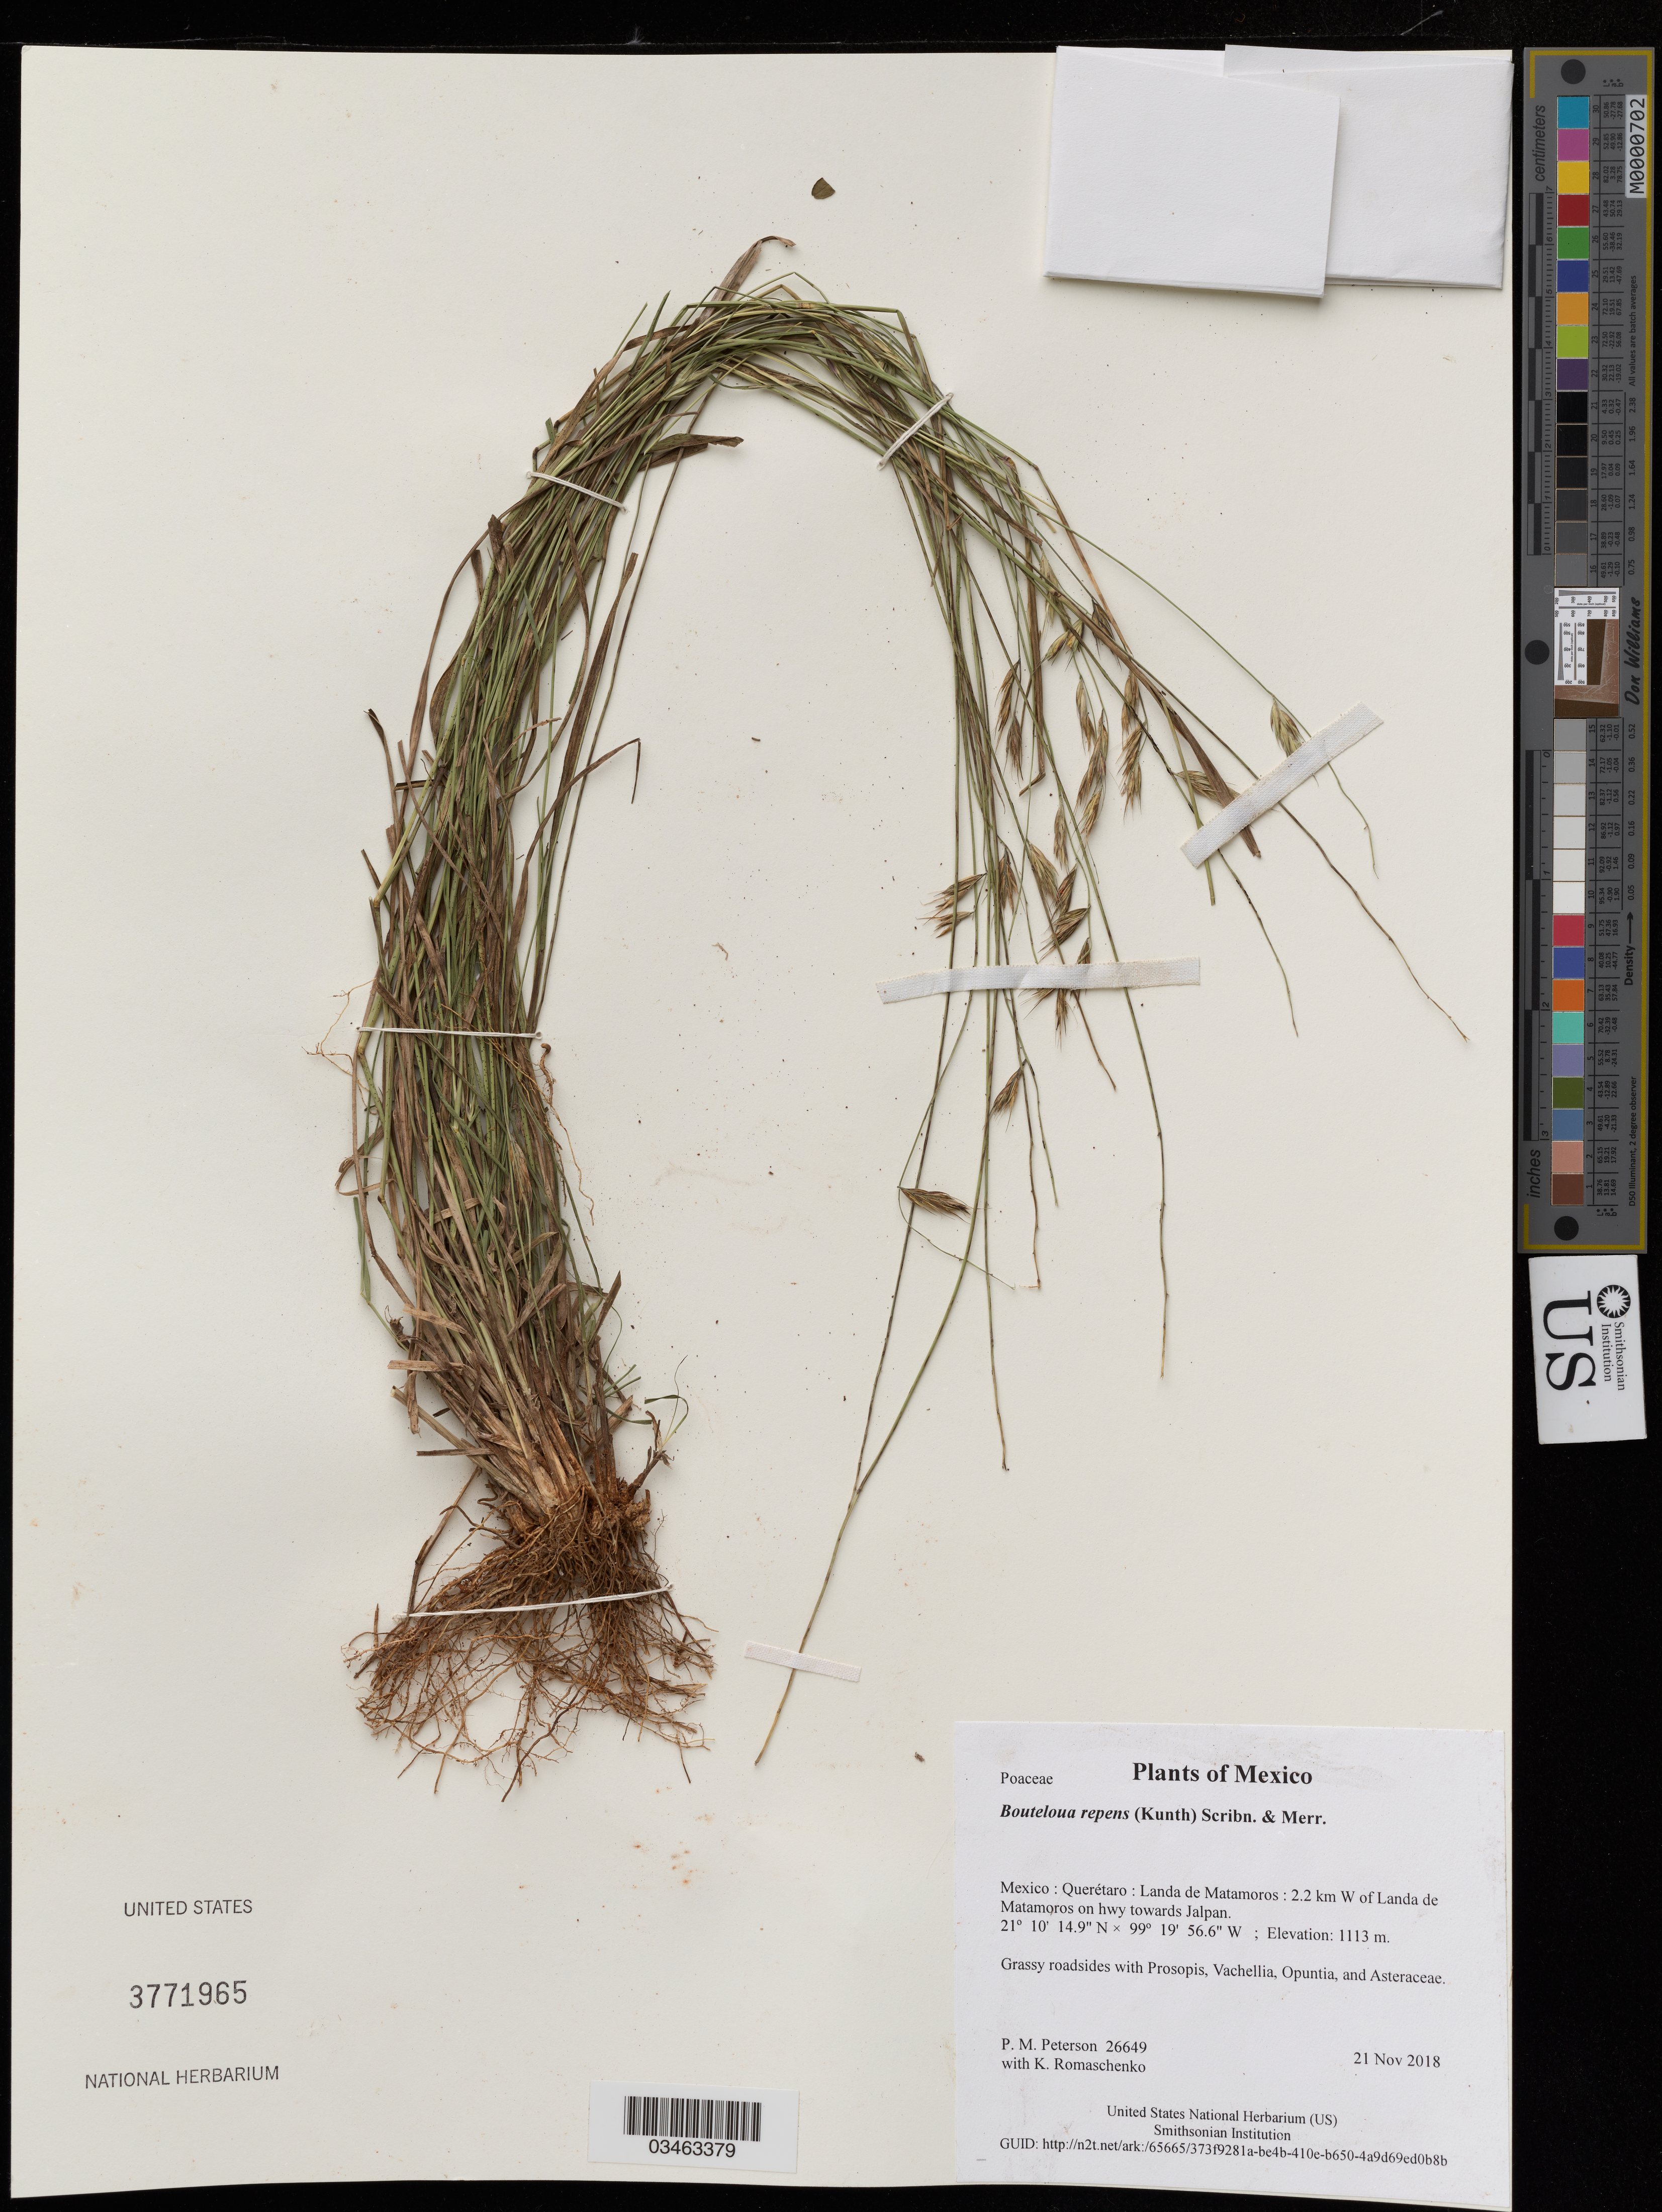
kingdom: Plantae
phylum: Tracheophyta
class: Liliopsida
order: Poales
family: Poaceae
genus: Bouteloua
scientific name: Bouteloua repens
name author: (Kunth) Scribn. & Merr.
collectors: P. M. Peterson & K. Romaschenko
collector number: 26649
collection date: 2018-11-21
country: Mexico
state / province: Querétaro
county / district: Landa de Matamoros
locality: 2.2 km W of Landa de Matamoros on hwy towards Jalpan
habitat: Grassy roadsides with Prosopis, Vachellia, Opuntia, and Asteraceae.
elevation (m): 1113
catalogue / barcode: US 3771965